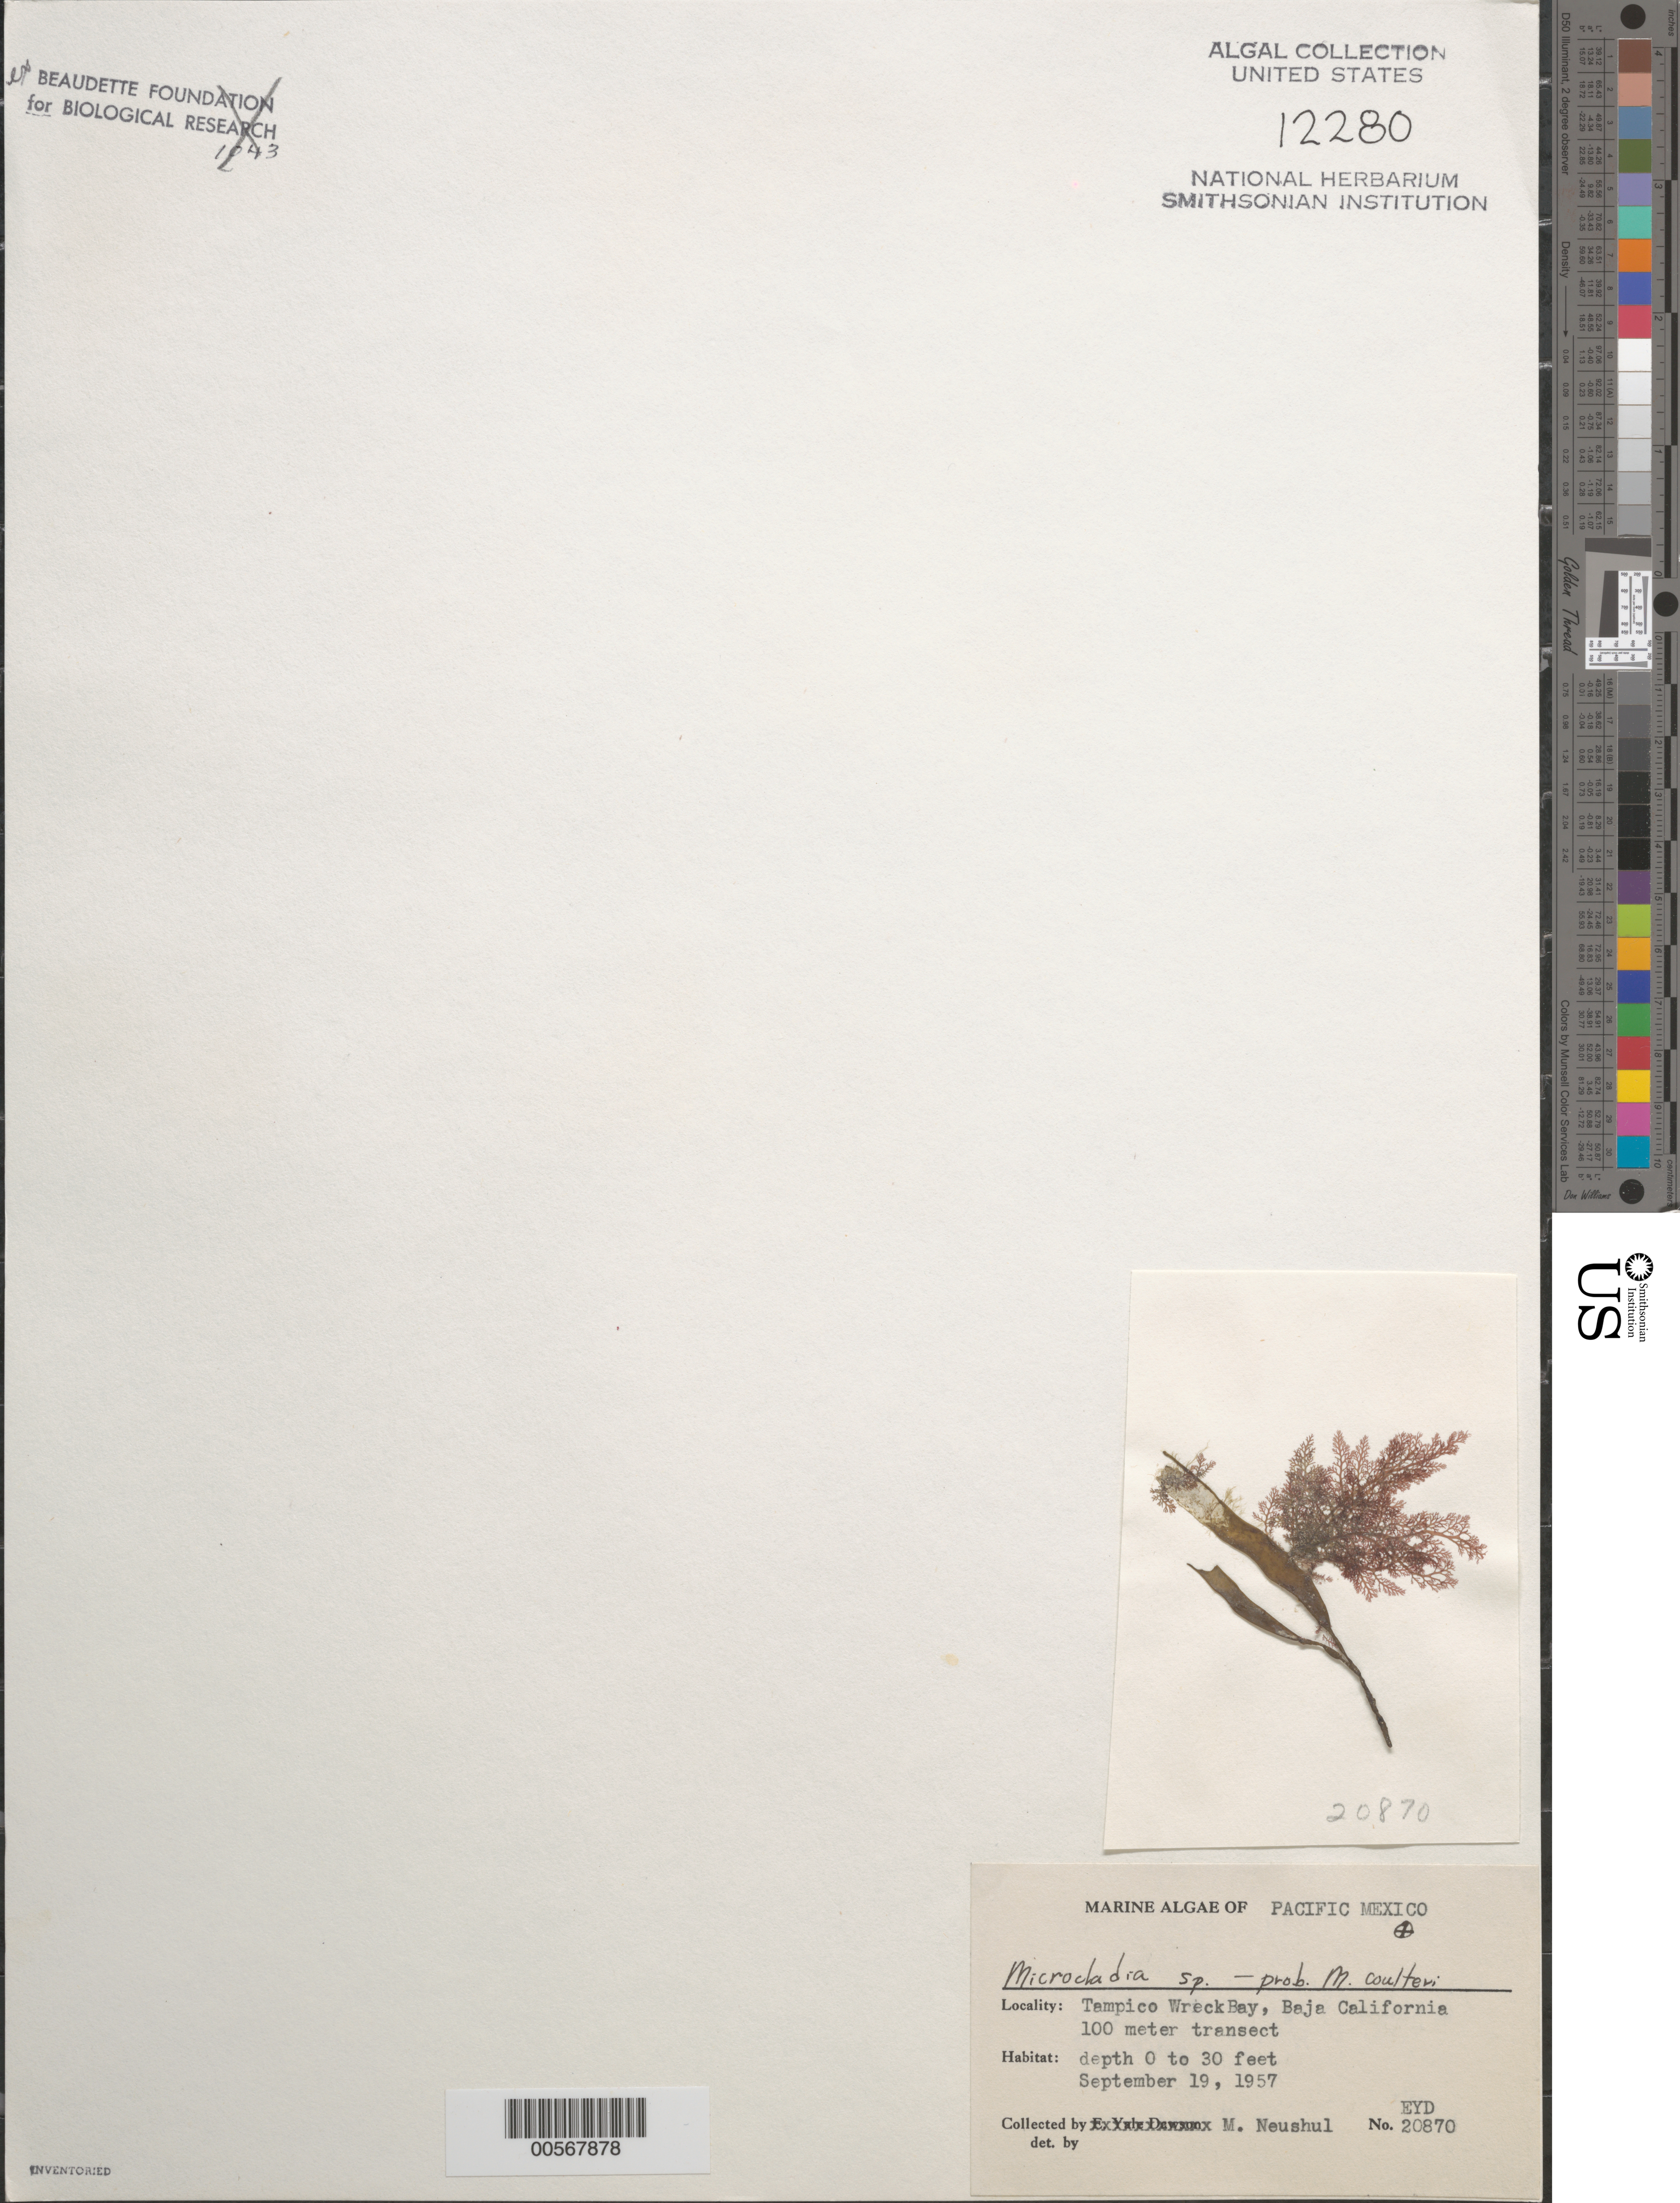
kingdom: Plantae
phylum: Rhodophyta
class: Florideophyceae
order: Ceramiales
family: Ceramiaceae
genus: Microcladia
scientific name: Microcladia coulteri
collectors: M. Neushul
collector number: EYD 20870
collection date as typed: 19 Sep 1957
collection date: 1957-09-19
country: Mexico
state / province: Baja California Norte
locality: Tampico Wreck Bay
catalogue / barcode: US 12280